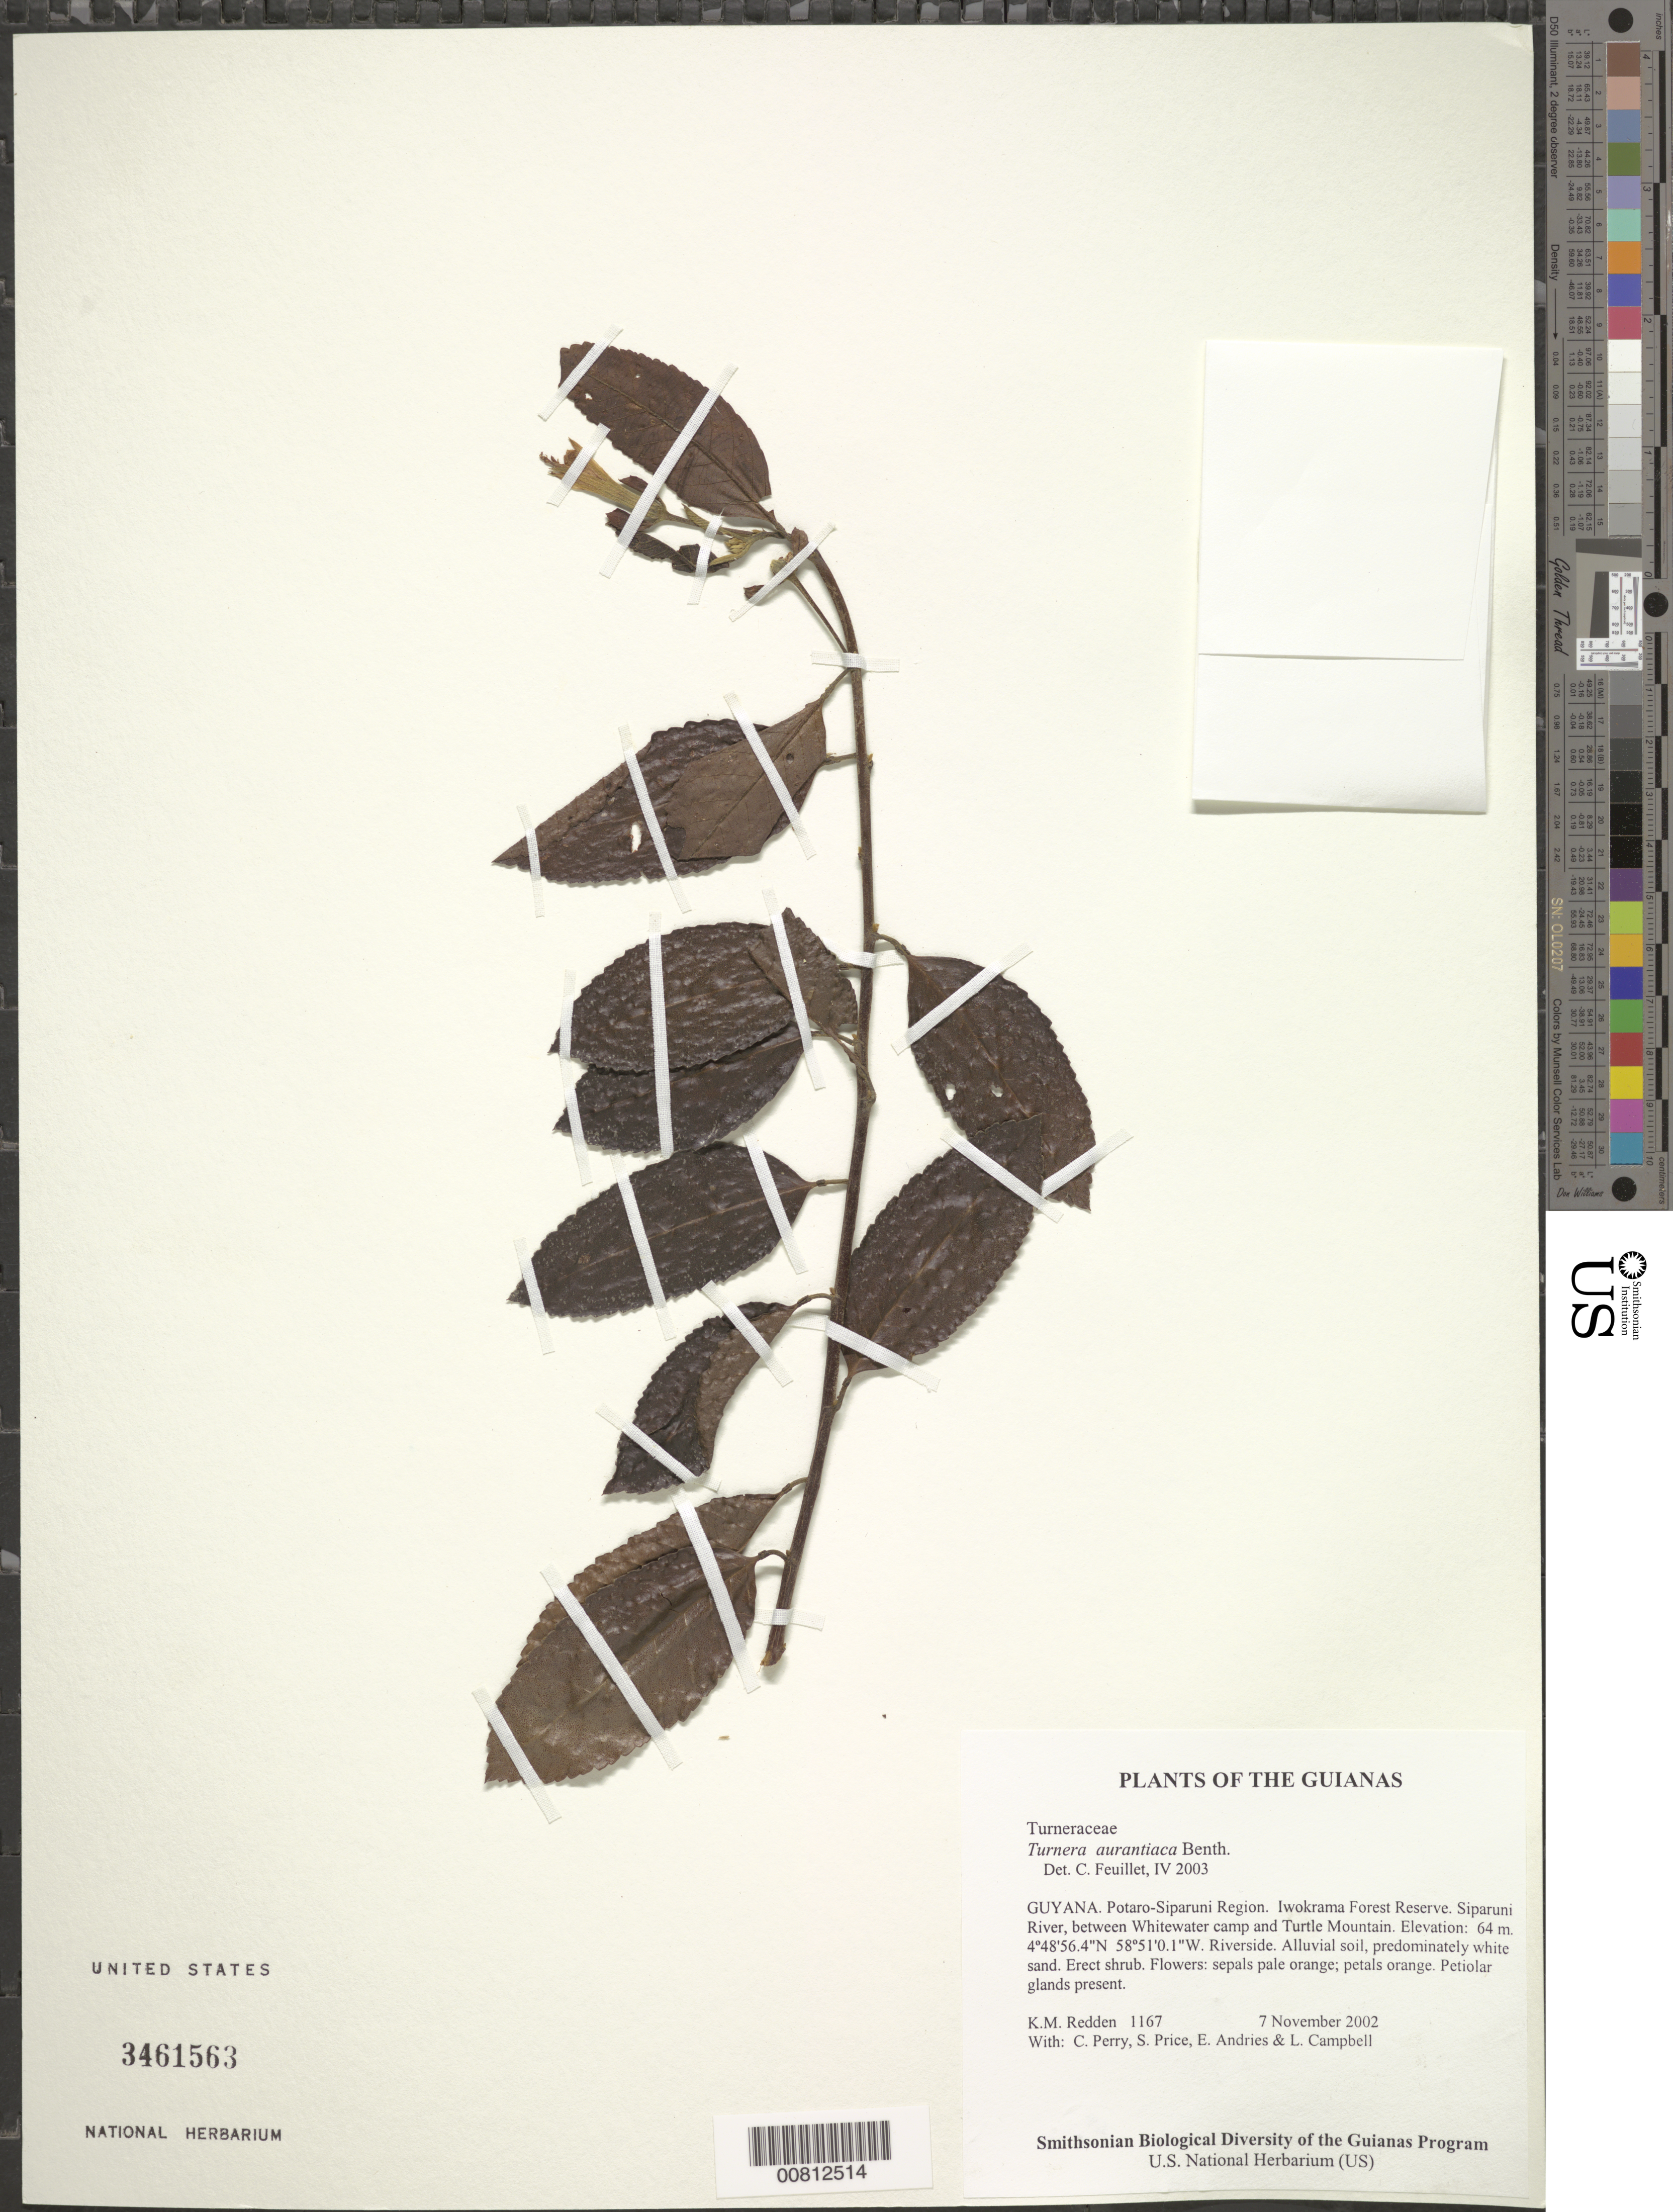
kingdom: Plantae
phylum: Tracheophyta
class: Magnoliopsida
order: Malpighiales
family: Turneraceae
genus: Turnera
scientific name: Turnera aurantiaca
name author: Benth.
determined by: Feuillet, C.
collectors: K. M. Redden, C. Perry, S. Price, E. Andries & L. Campbell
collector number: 1167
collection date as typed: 7 November 2002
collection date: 2002-11-07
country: Guyana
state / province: Potaro-Siparuni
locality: Iwokrama Forest Reserve. Siparuni River, between Whitewater camp and Turtle Mountain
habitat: Riverside. Alluvial soil, predominately white sand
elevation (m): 64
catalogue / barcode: US 3461563